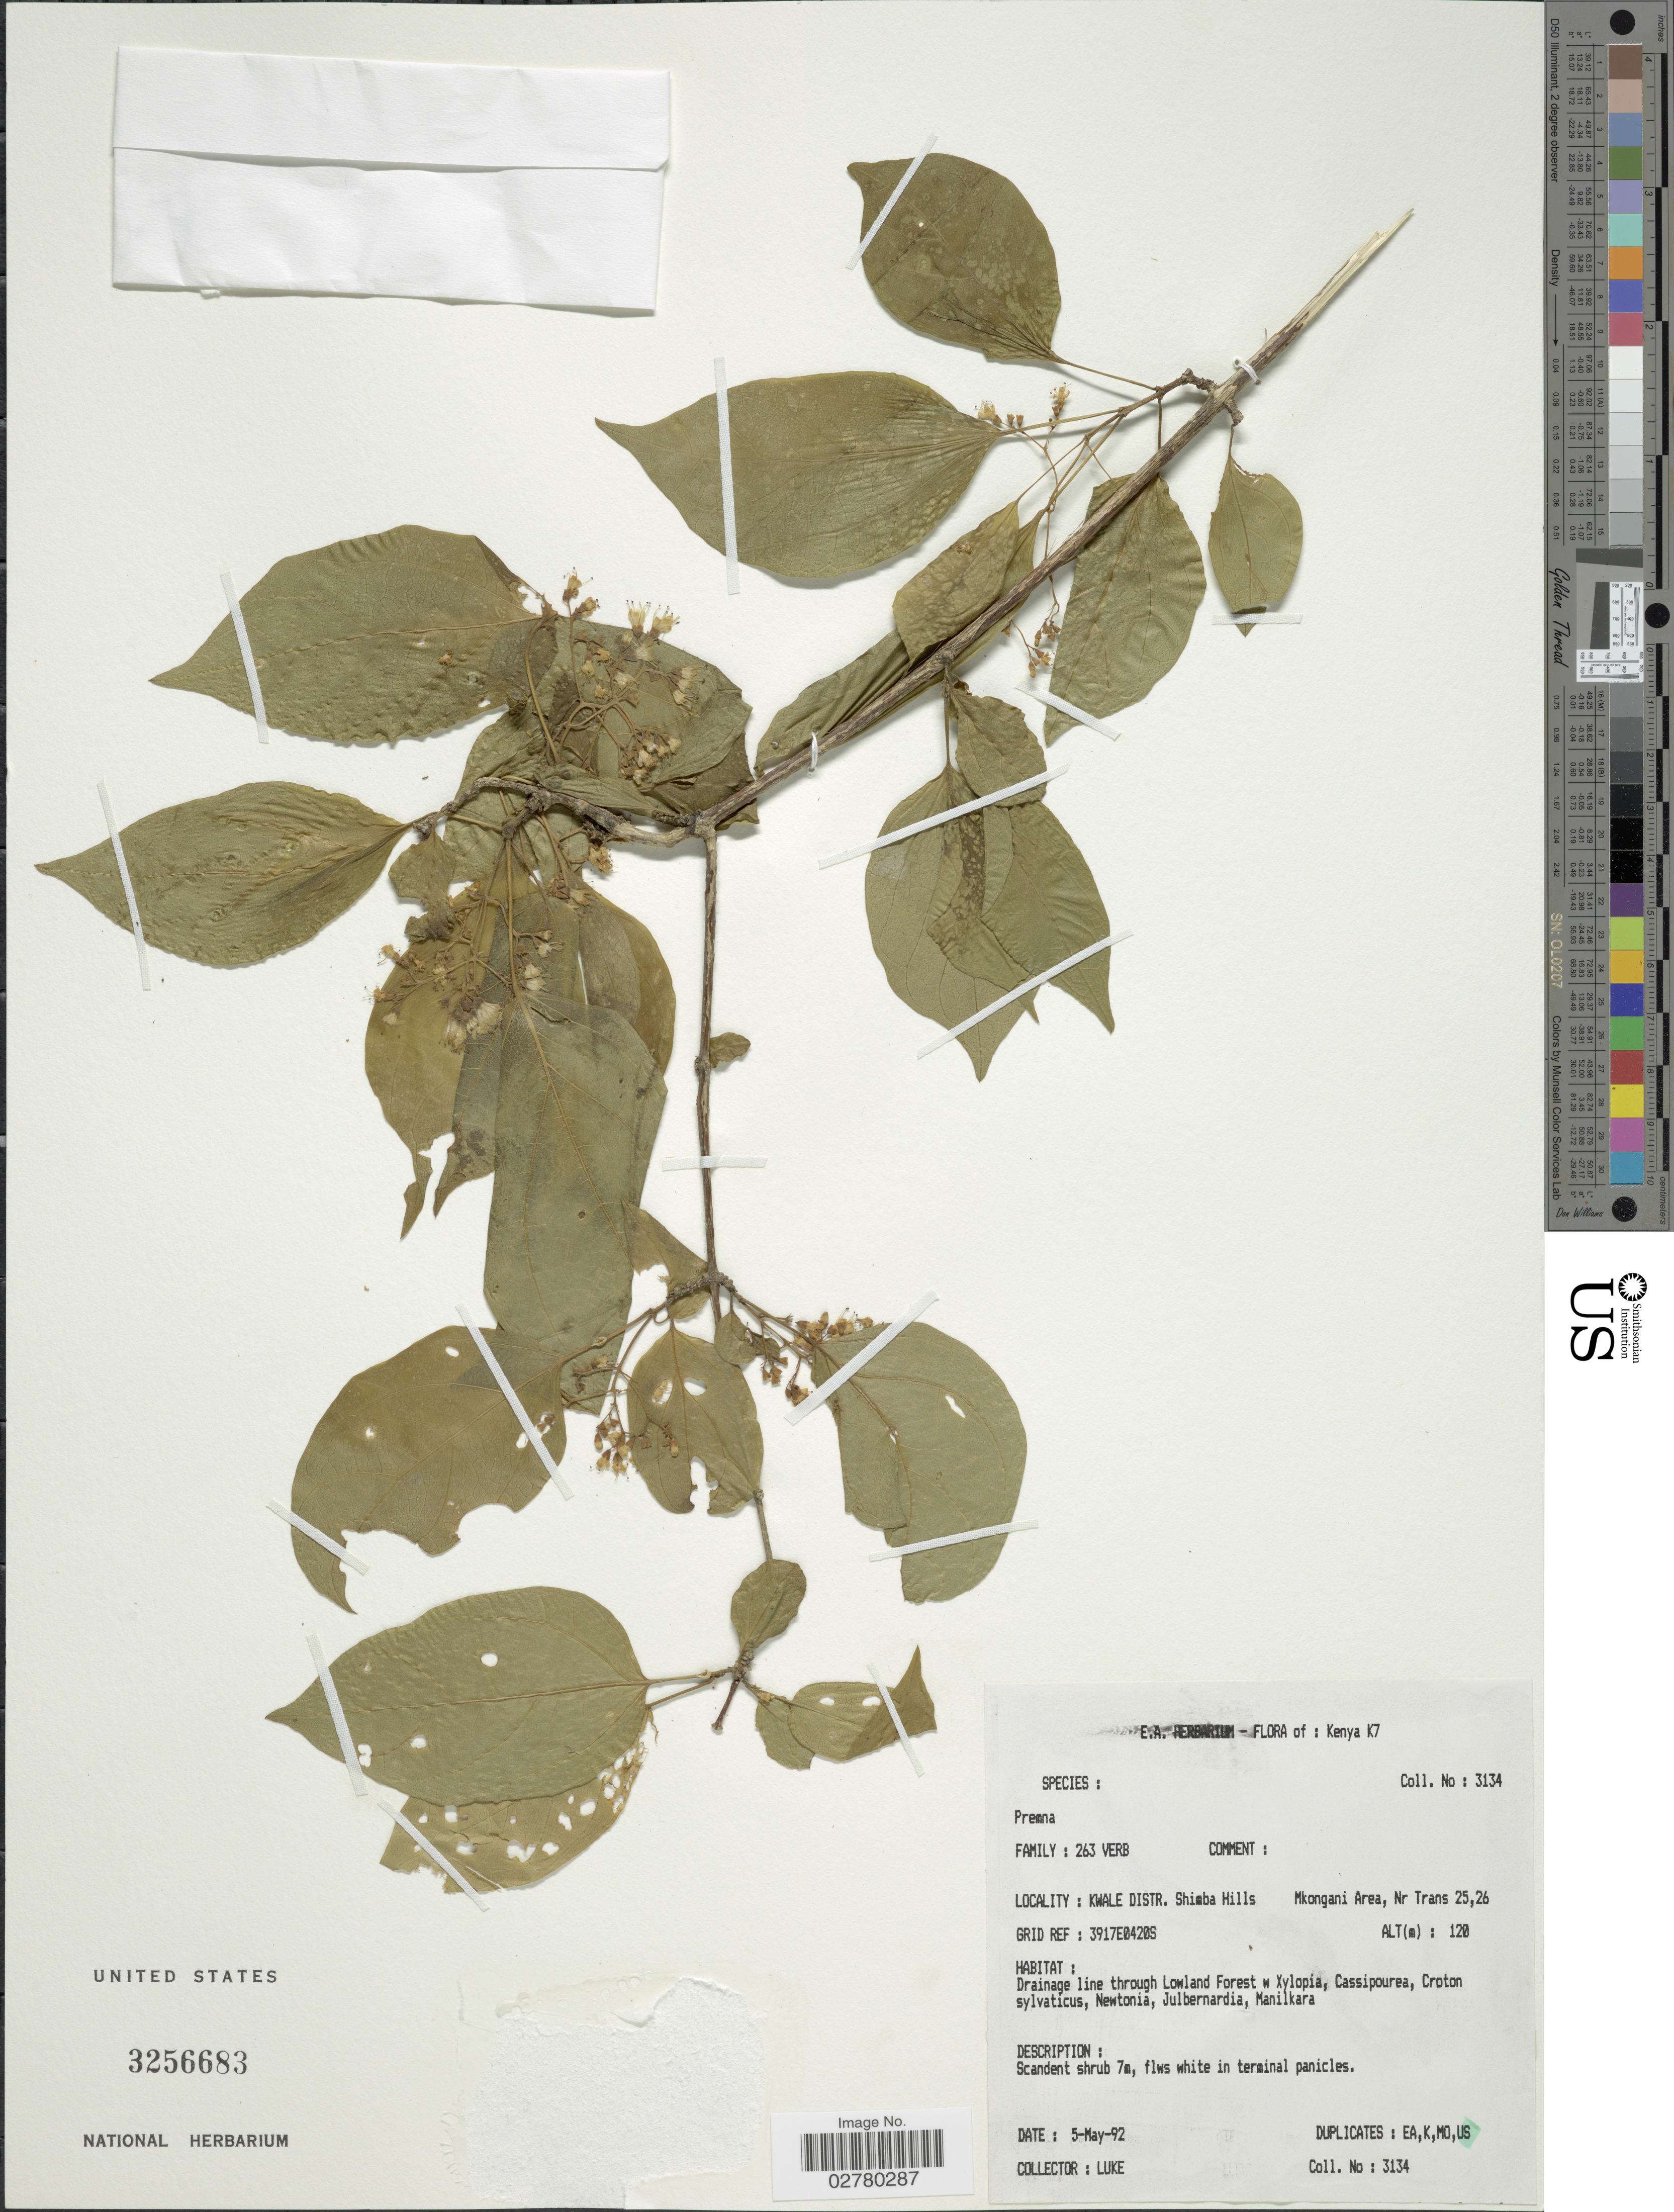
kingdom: Plantae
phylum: Tracheophyta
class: Magnoliopsida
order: Lamiales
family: Lamiaceae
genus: Premna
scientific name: Premna sp.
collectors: -. Luke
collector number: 3134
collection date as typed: Transcribed d/m/y: 5/5/92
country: Kenya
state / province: Kwale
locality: K7, Kwale District. Shimba Hills, Mkongani Area, Nr Trans 25,26, Grid Ref: 3917E040S.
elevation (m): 120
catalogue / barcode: US 3256683